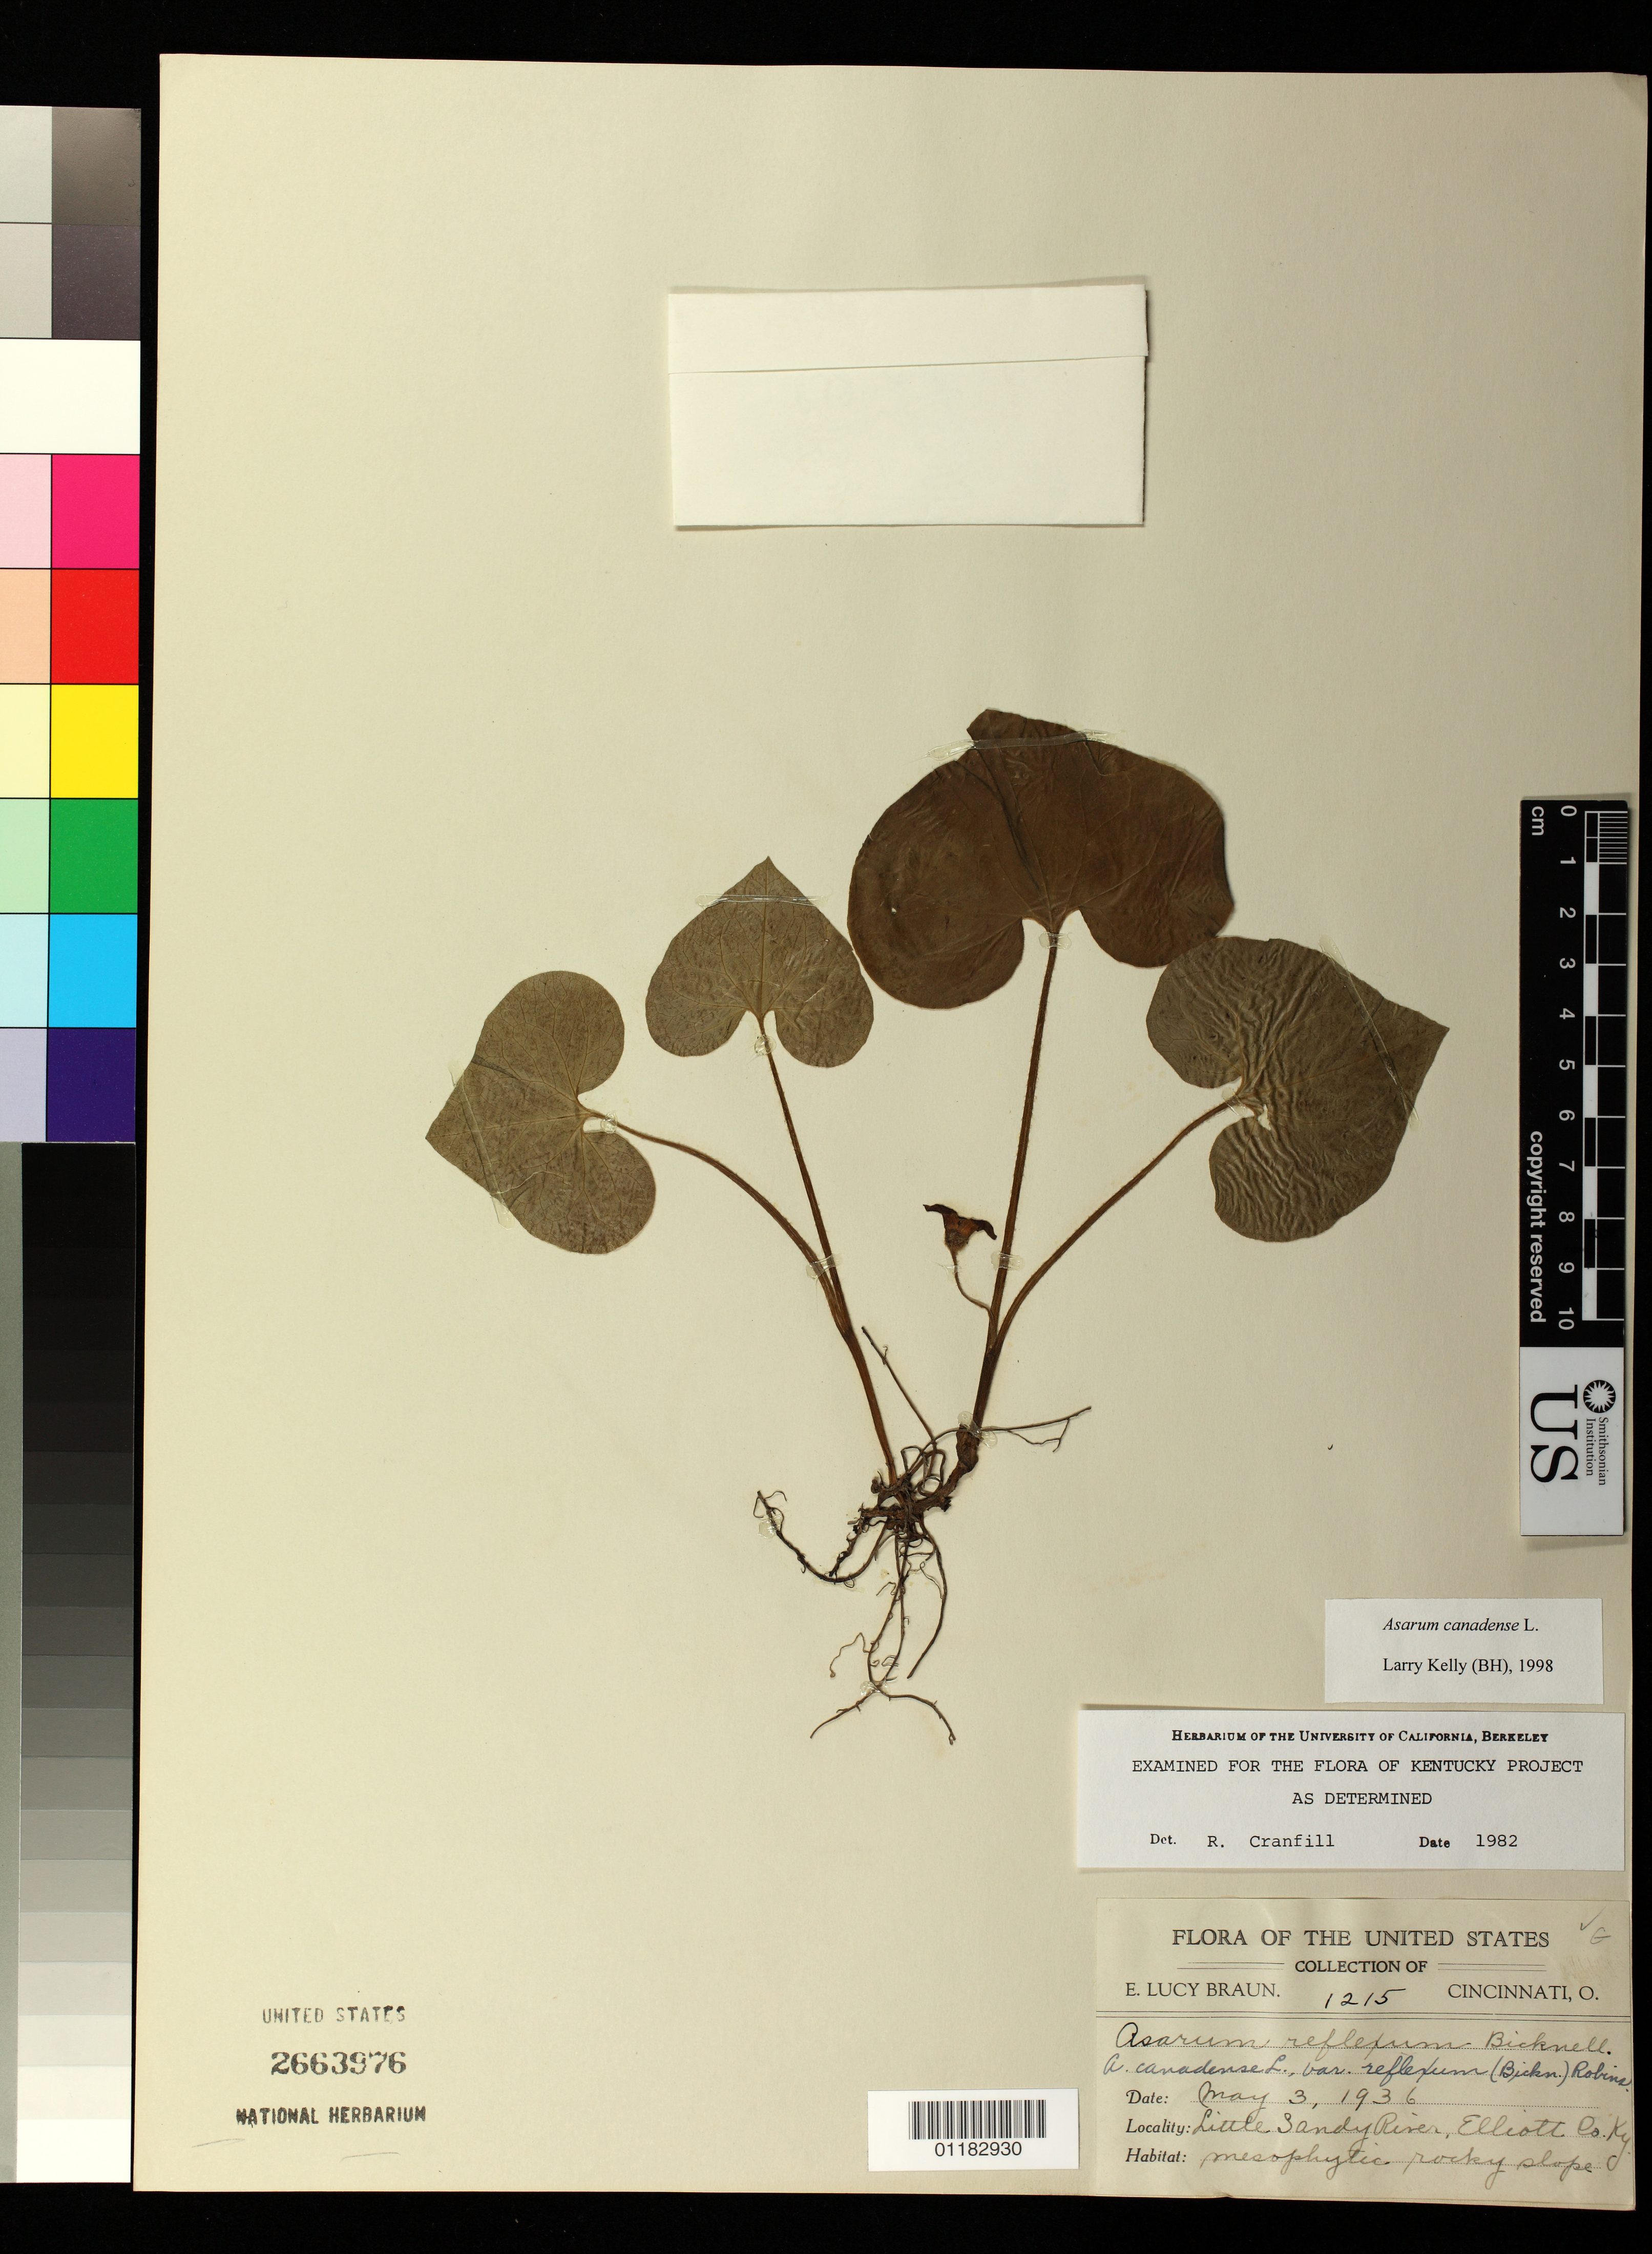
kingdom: Plantae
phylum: Tracheophyta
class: Magnoliopsida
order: Piperales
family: Aristolochiaceae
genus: Asarum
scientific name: Asarum canadense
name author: L.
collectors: E. L. Braun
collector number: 1215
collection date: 1936-05-03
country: United States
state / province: Kentucky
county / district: Elliott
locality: Little Sandy River, Elliott County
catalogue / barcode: US 2663976